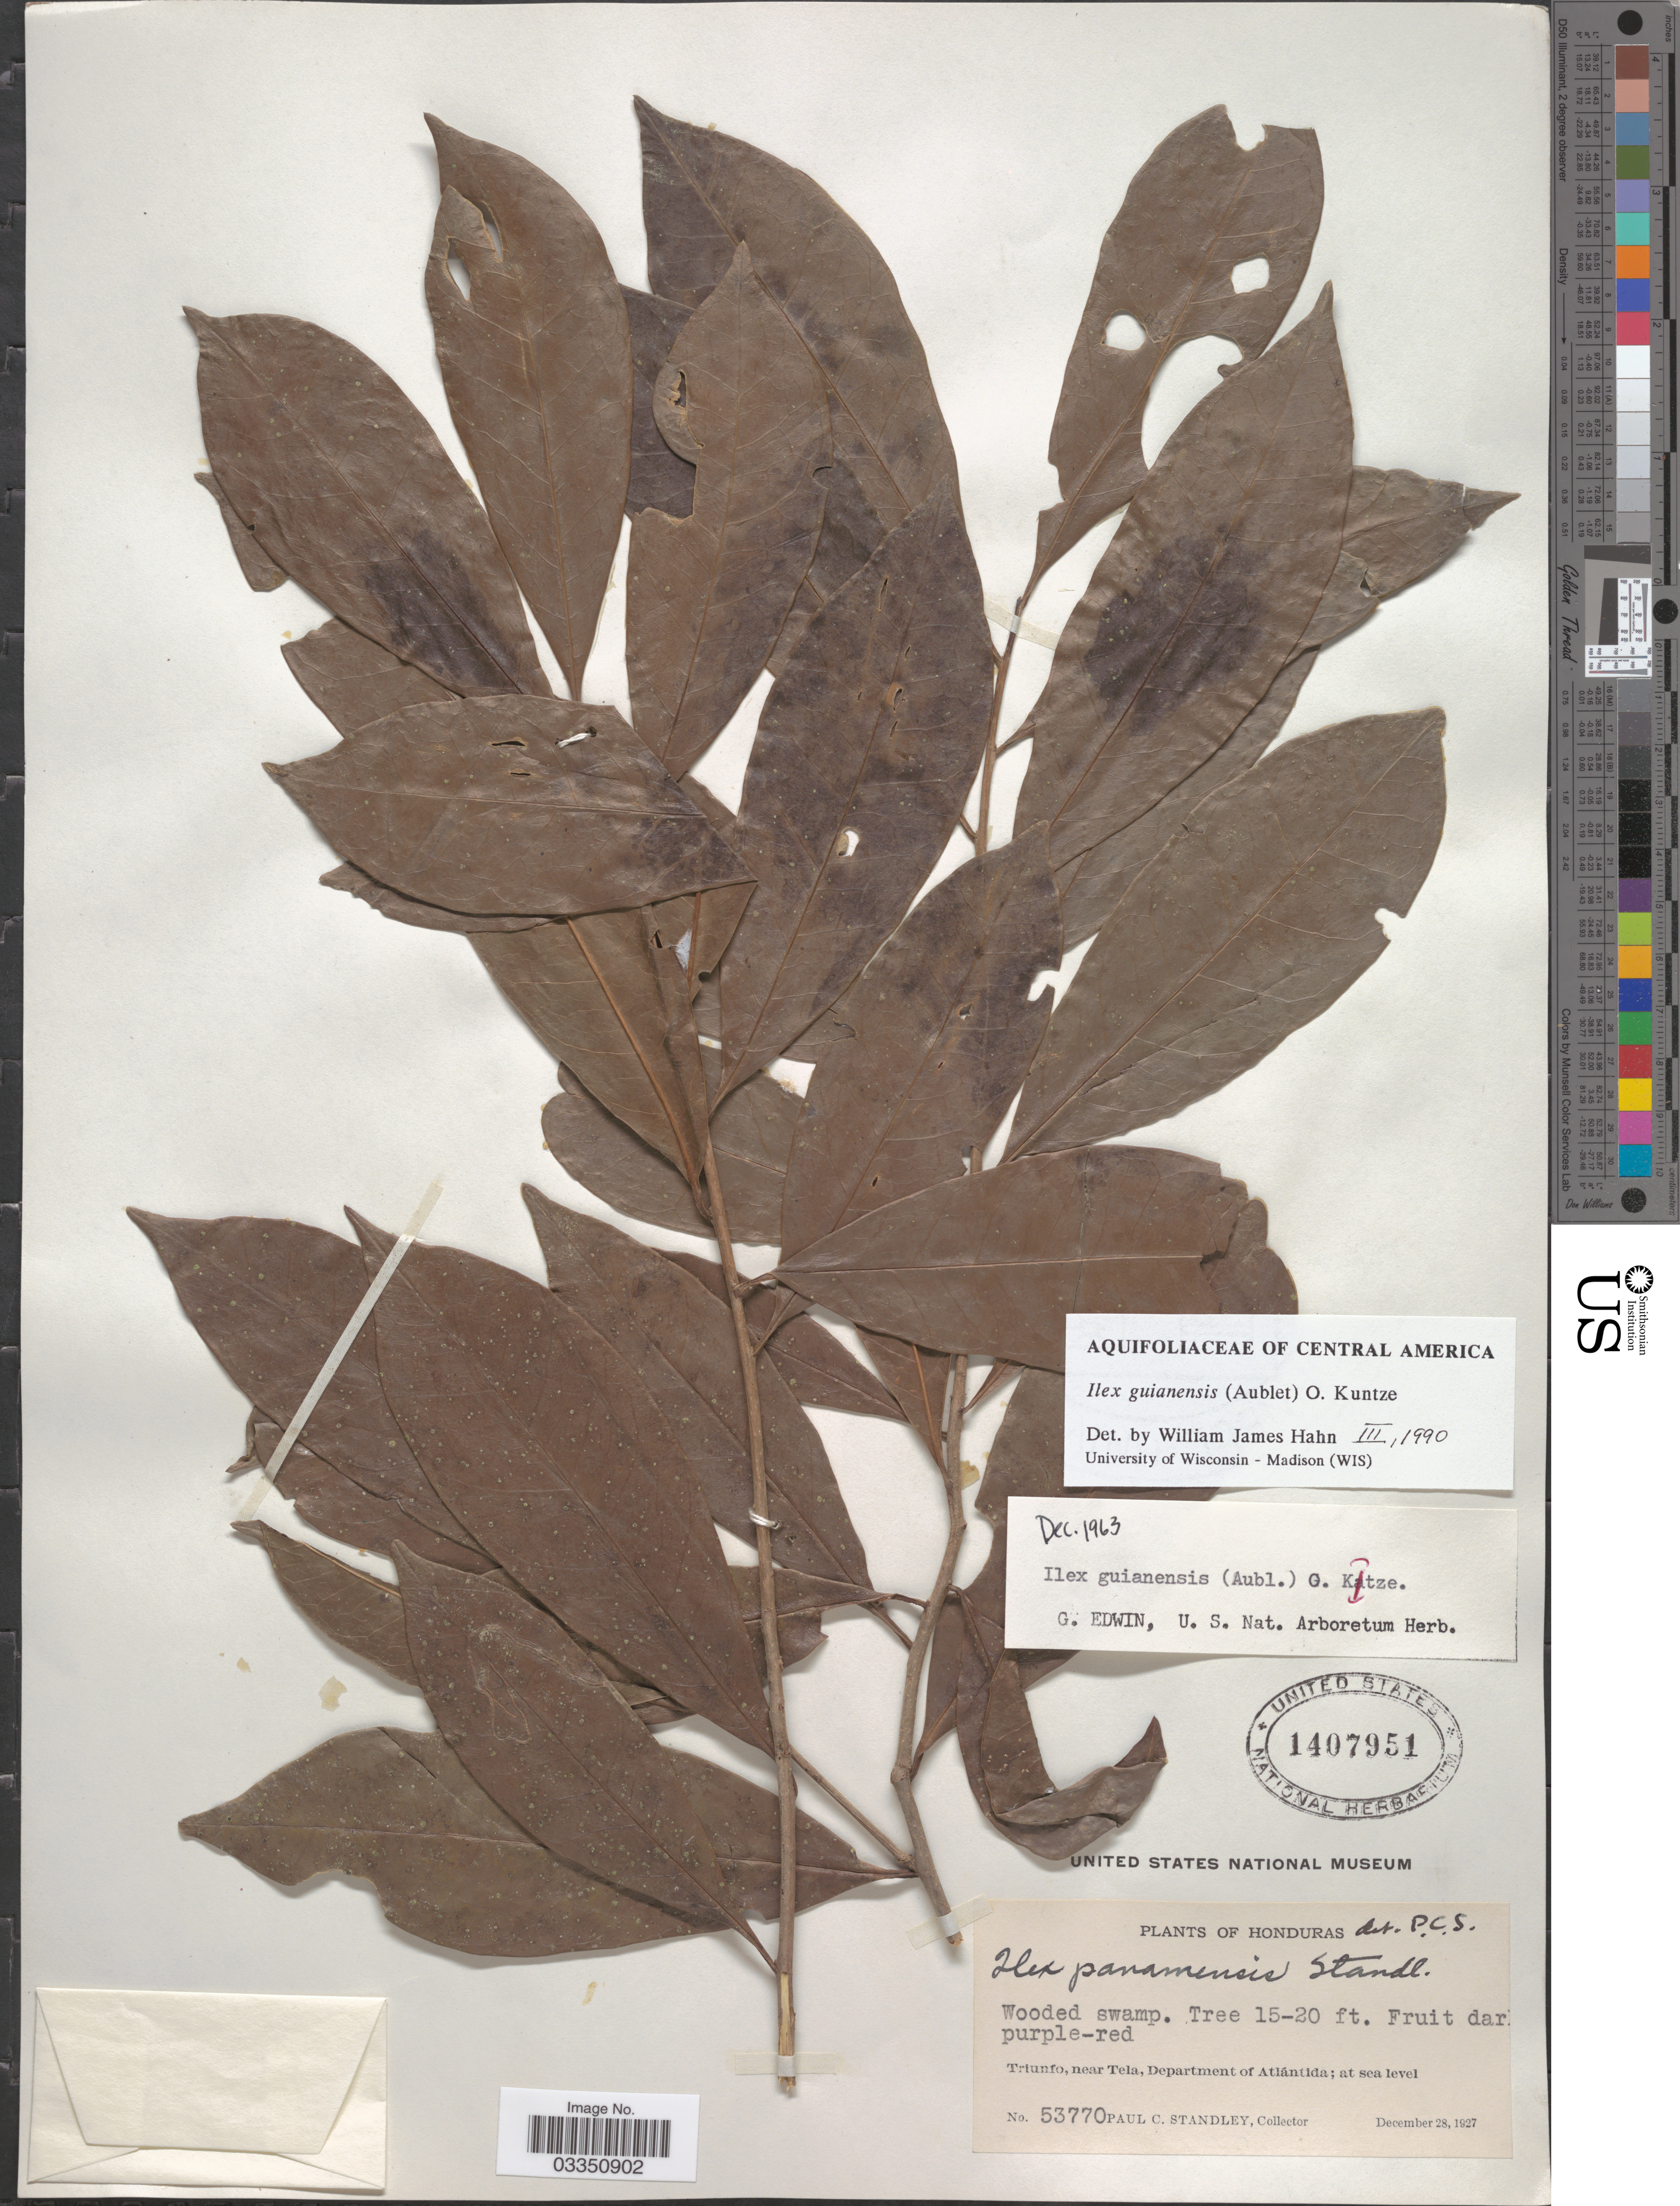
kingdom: Plantae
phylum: Tracheophyta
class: Magnoliopsida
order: Aquifoliales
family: Aquifoliaceae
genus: Ilex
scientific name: Ilex guianensis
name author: (Aubl.) Kuntze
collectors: P. C. Standley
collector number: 53770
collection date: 1927-12-28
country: Honduras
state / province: Atlántida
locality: Triunfo, near Tela, Department of Atlántida.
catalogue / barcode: US 1407951